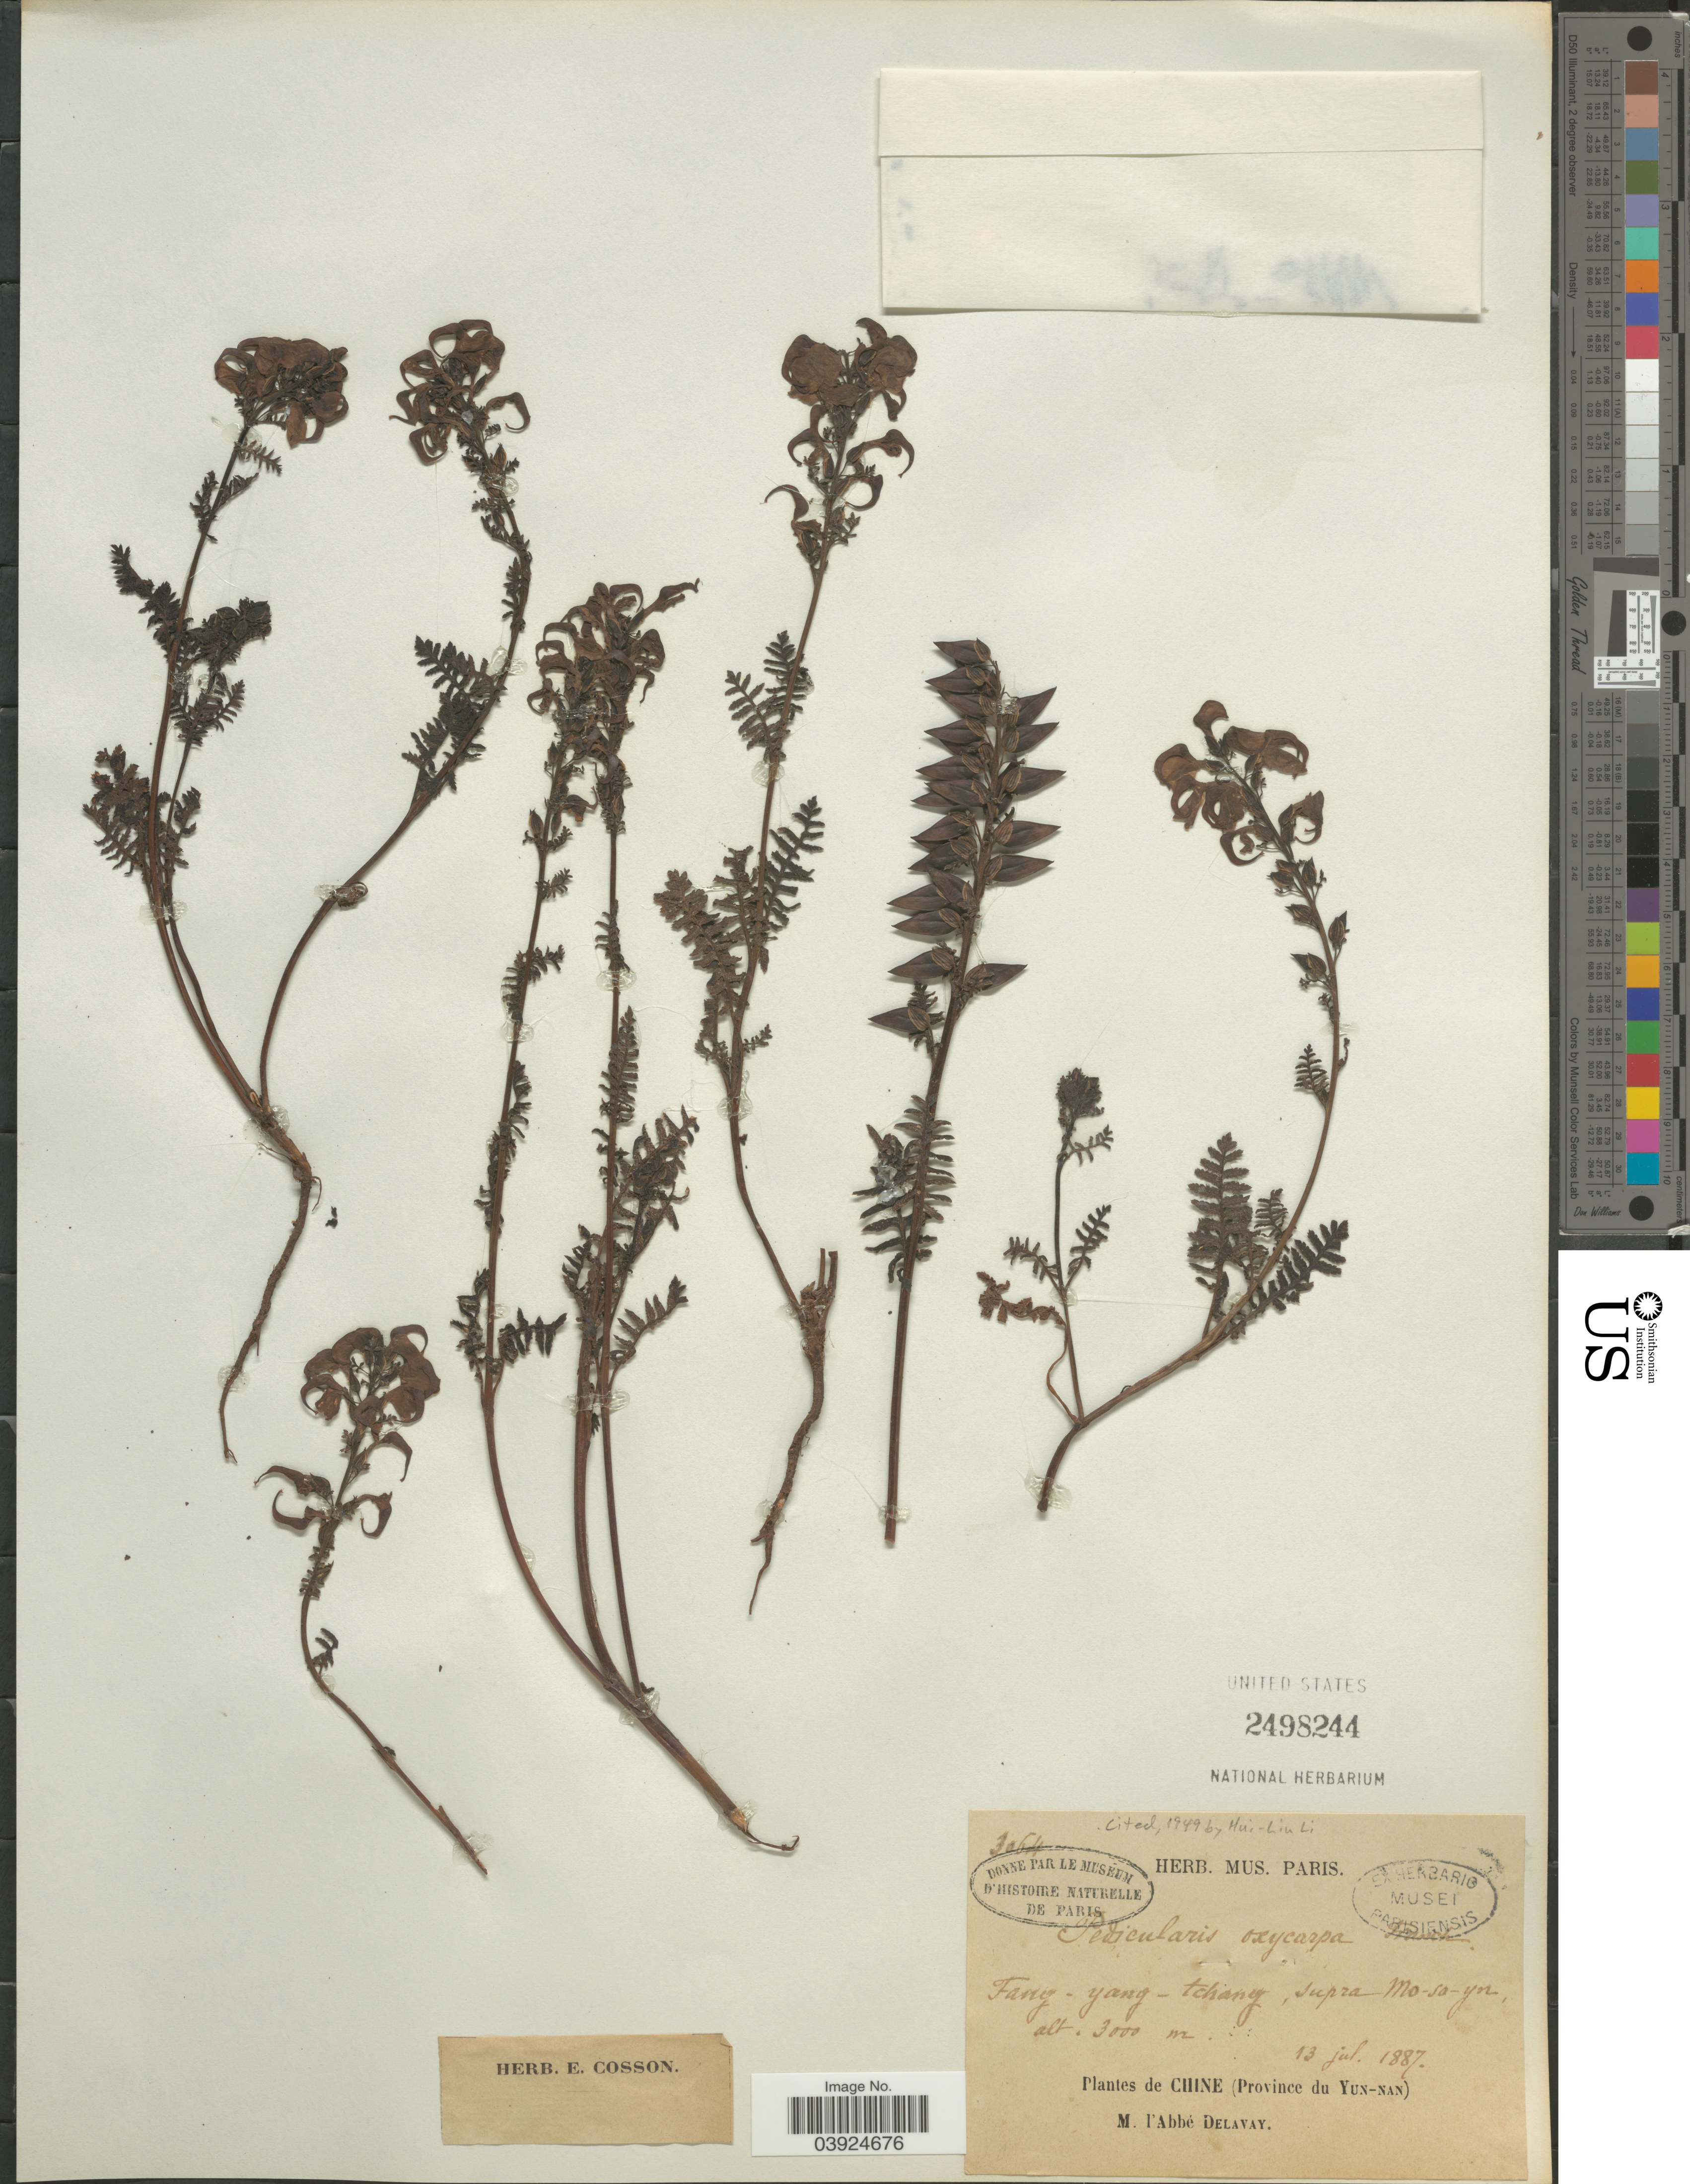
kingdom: Plantae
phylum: Tracheophyta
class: Magnoliopsida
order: Lamiales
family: Orobanchaceae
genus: Pedicularis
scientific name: Pedicularis oxycarpa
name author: Franch. ex Maxim.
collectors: P. Delavay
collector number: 3064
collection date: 1887-07-13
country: China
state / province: Yunnan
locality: Fang-yang-tchang, supra Mo-sa-yn.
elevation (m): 3000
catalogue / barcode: US 2498244